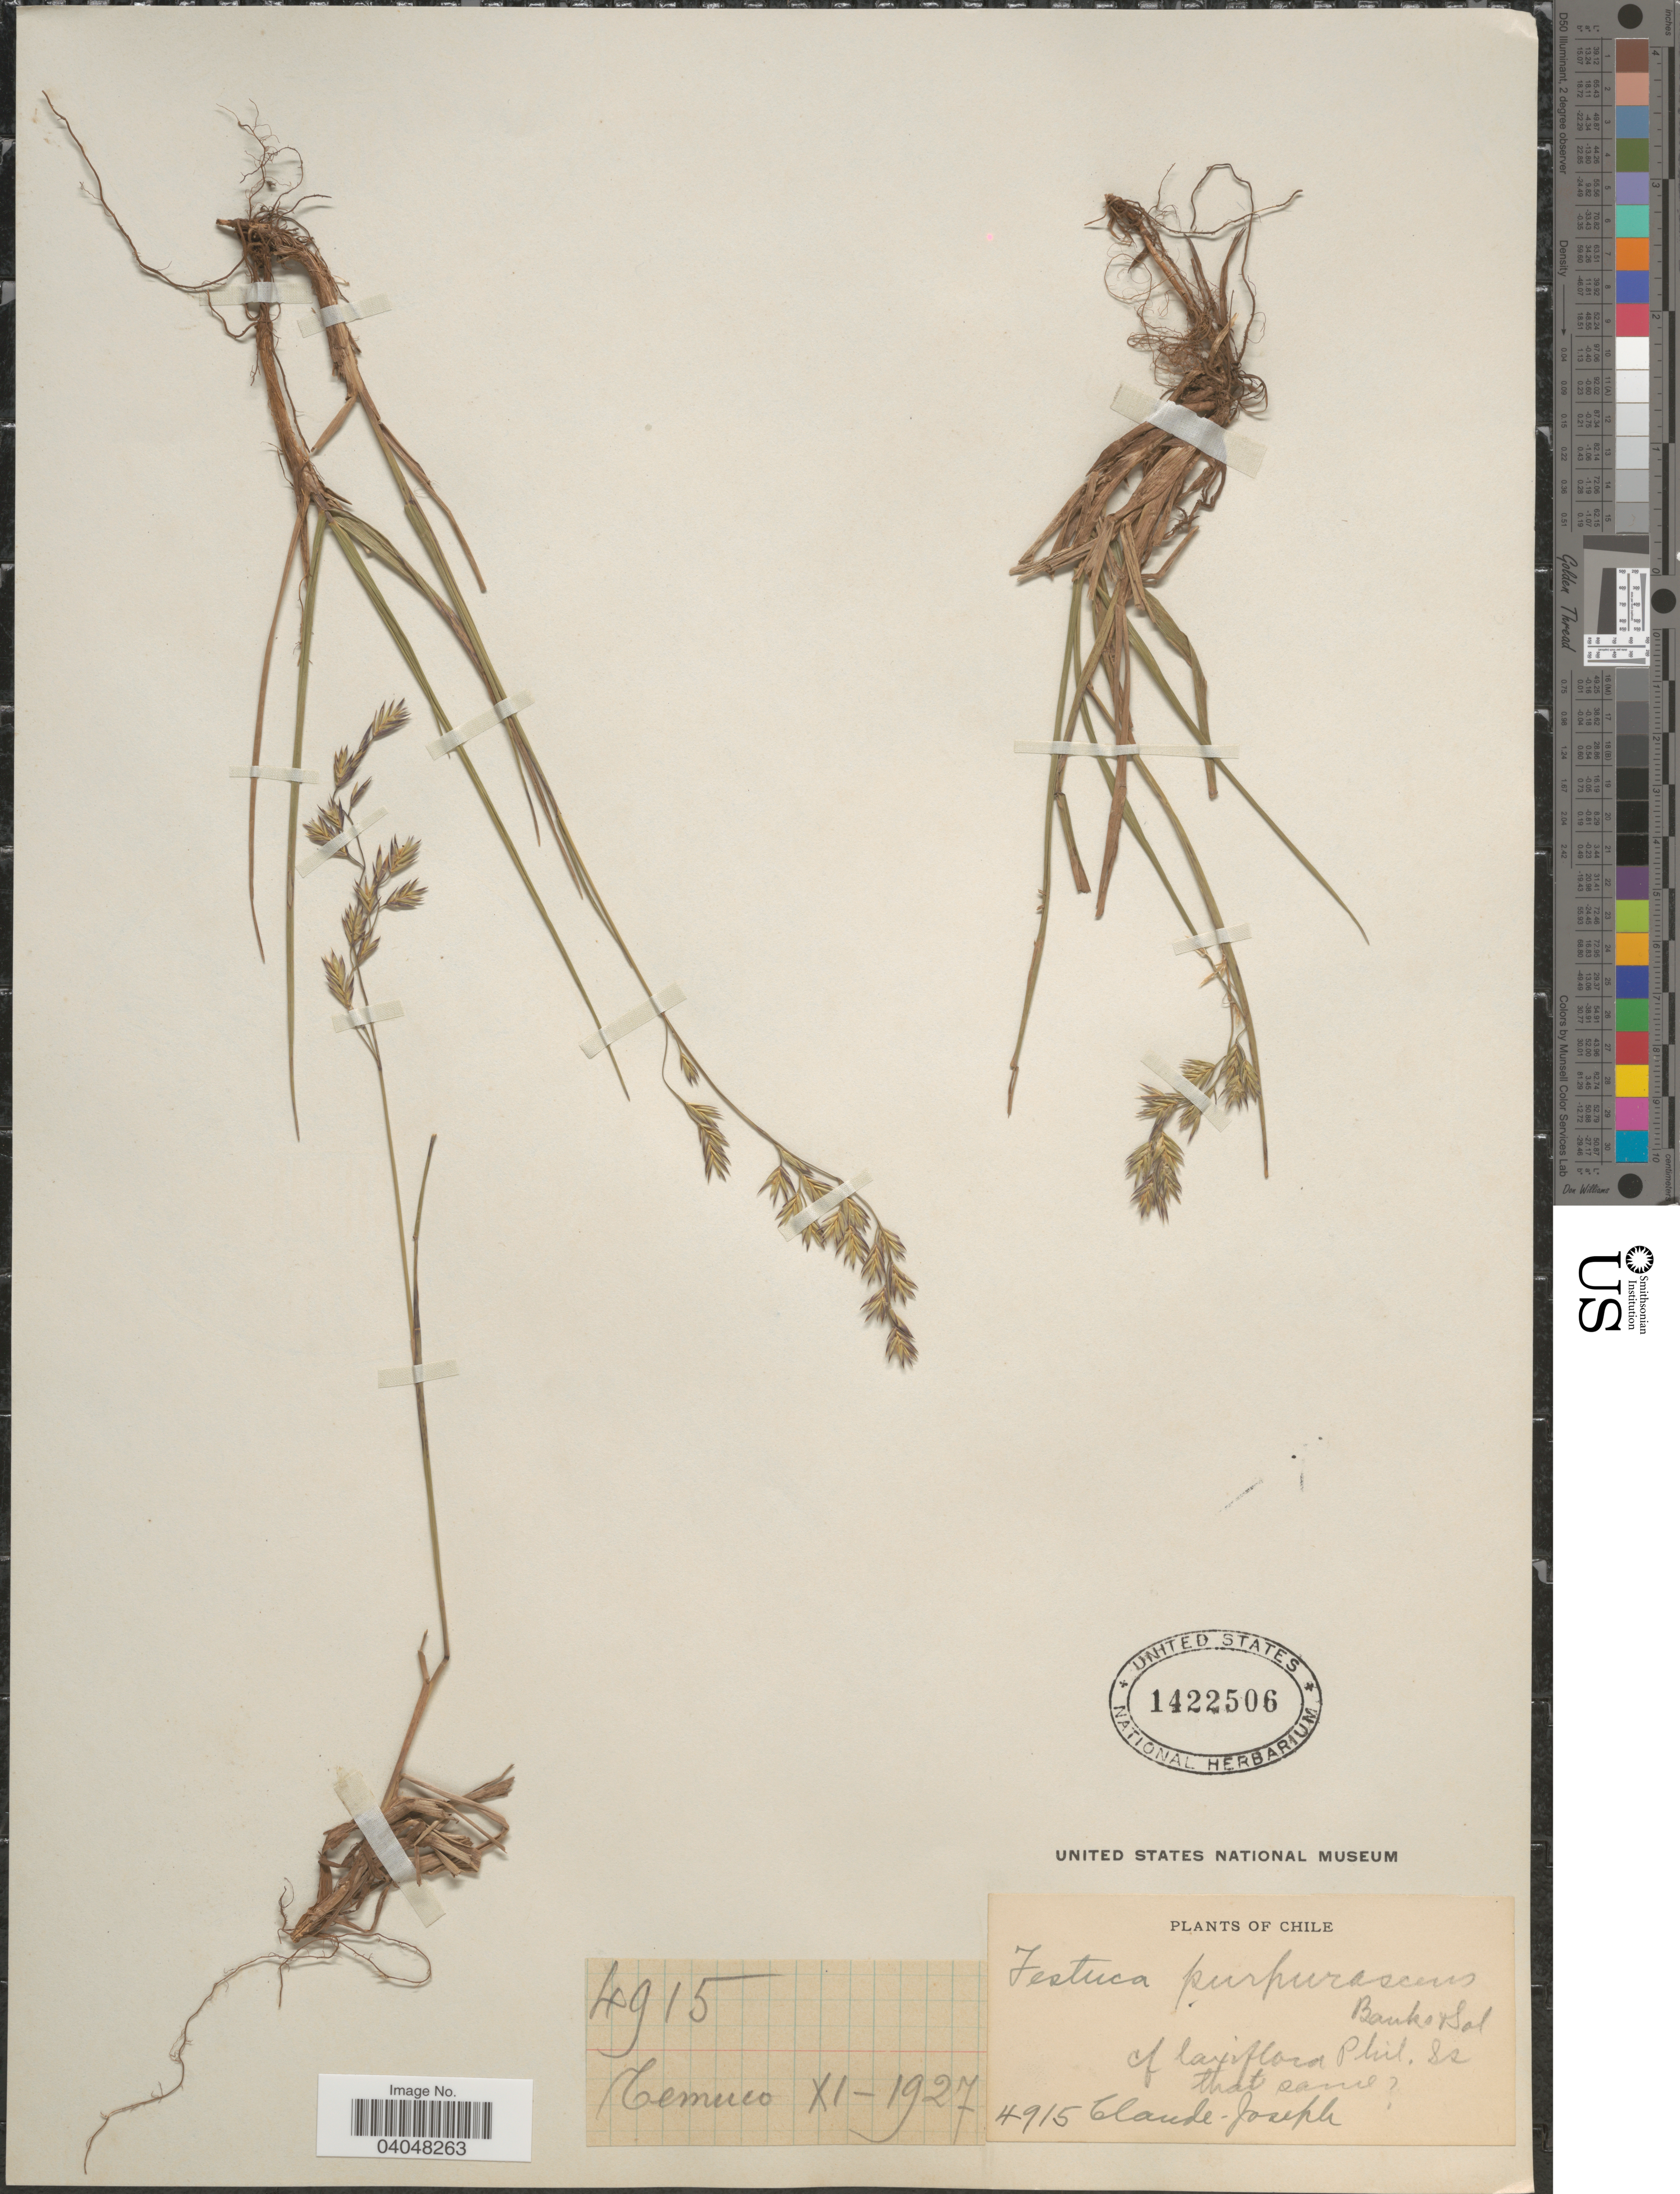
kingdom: Plantae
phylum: Tracheophyta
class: Liliopsida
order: Poales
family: Poaceae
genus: Festuca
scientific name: Festuca purpurascens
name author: Banks & Sol. ex Hook. f.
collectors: Bro. Claude-Joseph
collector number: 4915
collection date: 1927-11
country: Chile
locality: Temuco.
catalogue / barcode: US 1422506